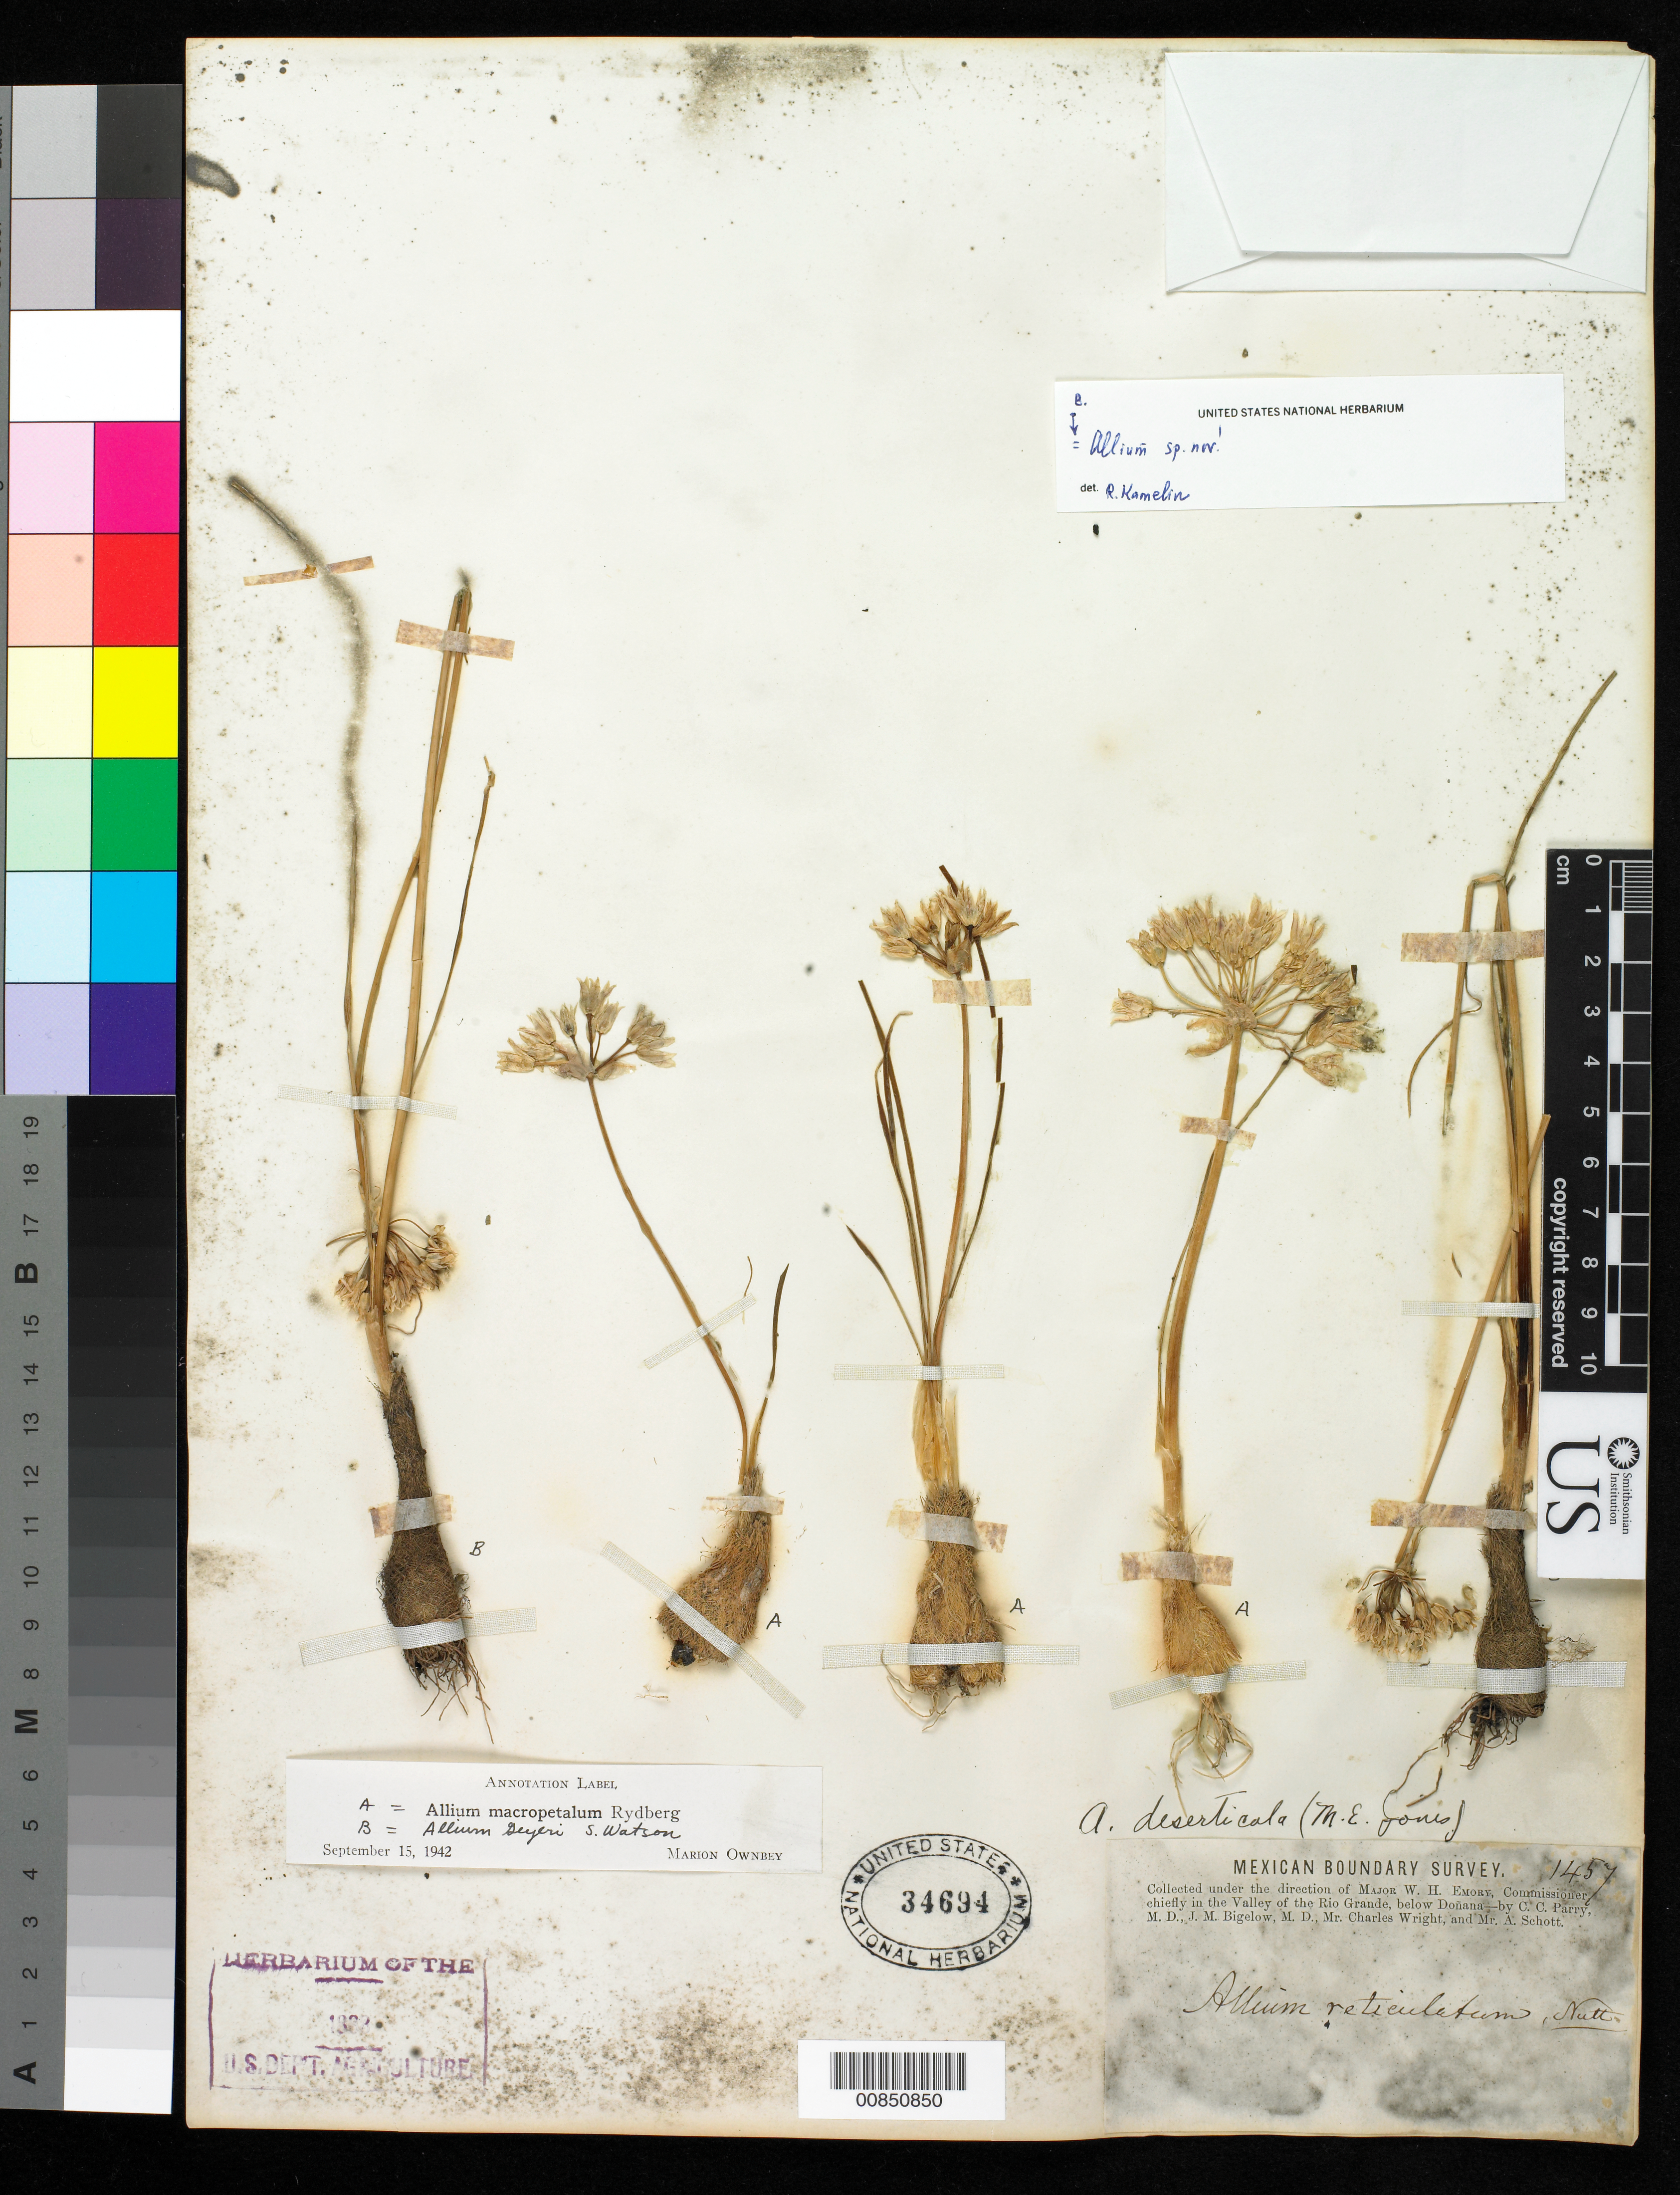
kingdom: Plantae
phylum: Tracheophyta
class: Liliopsida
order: Asparagales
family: Amaryllidaceae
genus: Allium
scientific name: Allium macropetalum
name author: Rydb.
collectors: C. C. Parry, J. M. Bigelow, C. Wright & A. C. V. Schott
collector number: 1457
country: United States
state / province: New Mexico / Texas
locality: Valley of the Rio Grande, below Doñana.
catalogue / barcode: US 34694